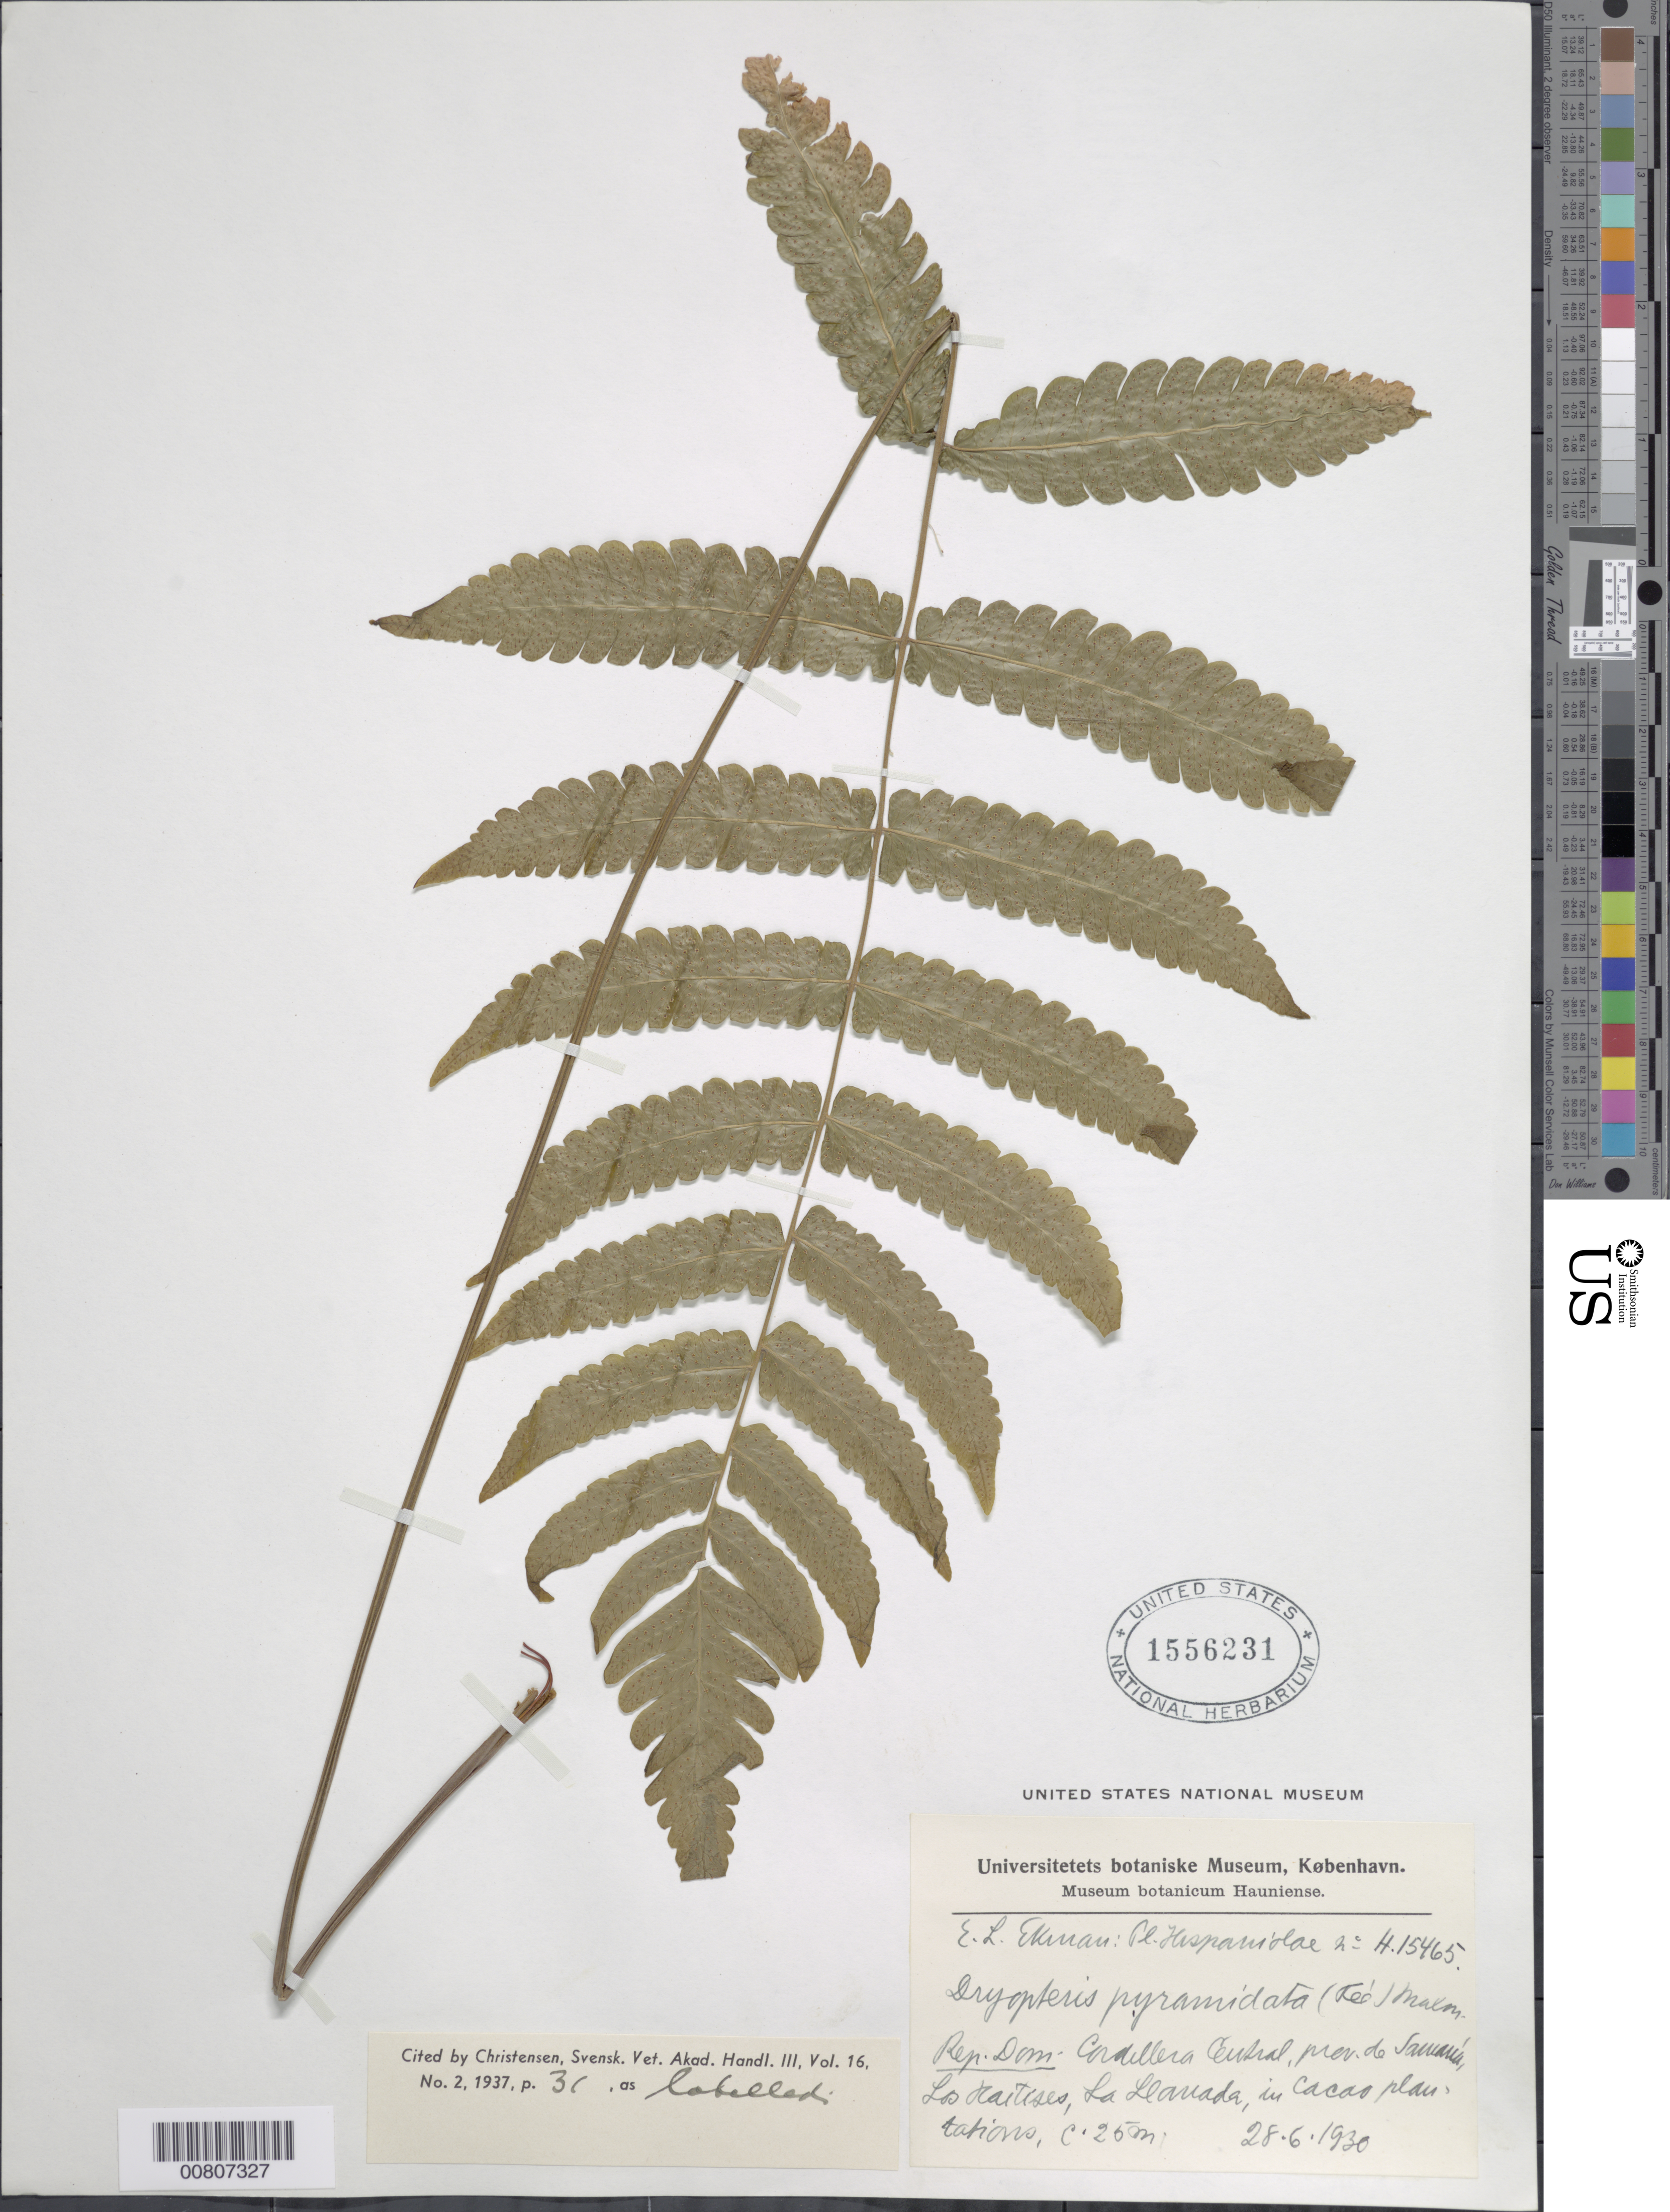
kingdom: Plantae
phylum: Tracheophyta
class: Polypodiopsida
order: Polypodiales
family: Thelypteridaceae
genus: Goniopteris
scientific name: Goniopteris abrupta (Desv.) comb. nov., ined 2015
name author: (Desv.)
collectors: E. L. Ekman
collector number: H 15465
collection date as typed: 28 Jun 1930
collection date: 1930-06-28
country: Dominican Republic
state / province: Samana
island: Hispaniola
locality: Cordillera Central; Las Haitises, La Llanada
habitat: Cacao plantation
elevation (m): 25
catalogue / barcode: US 1556231